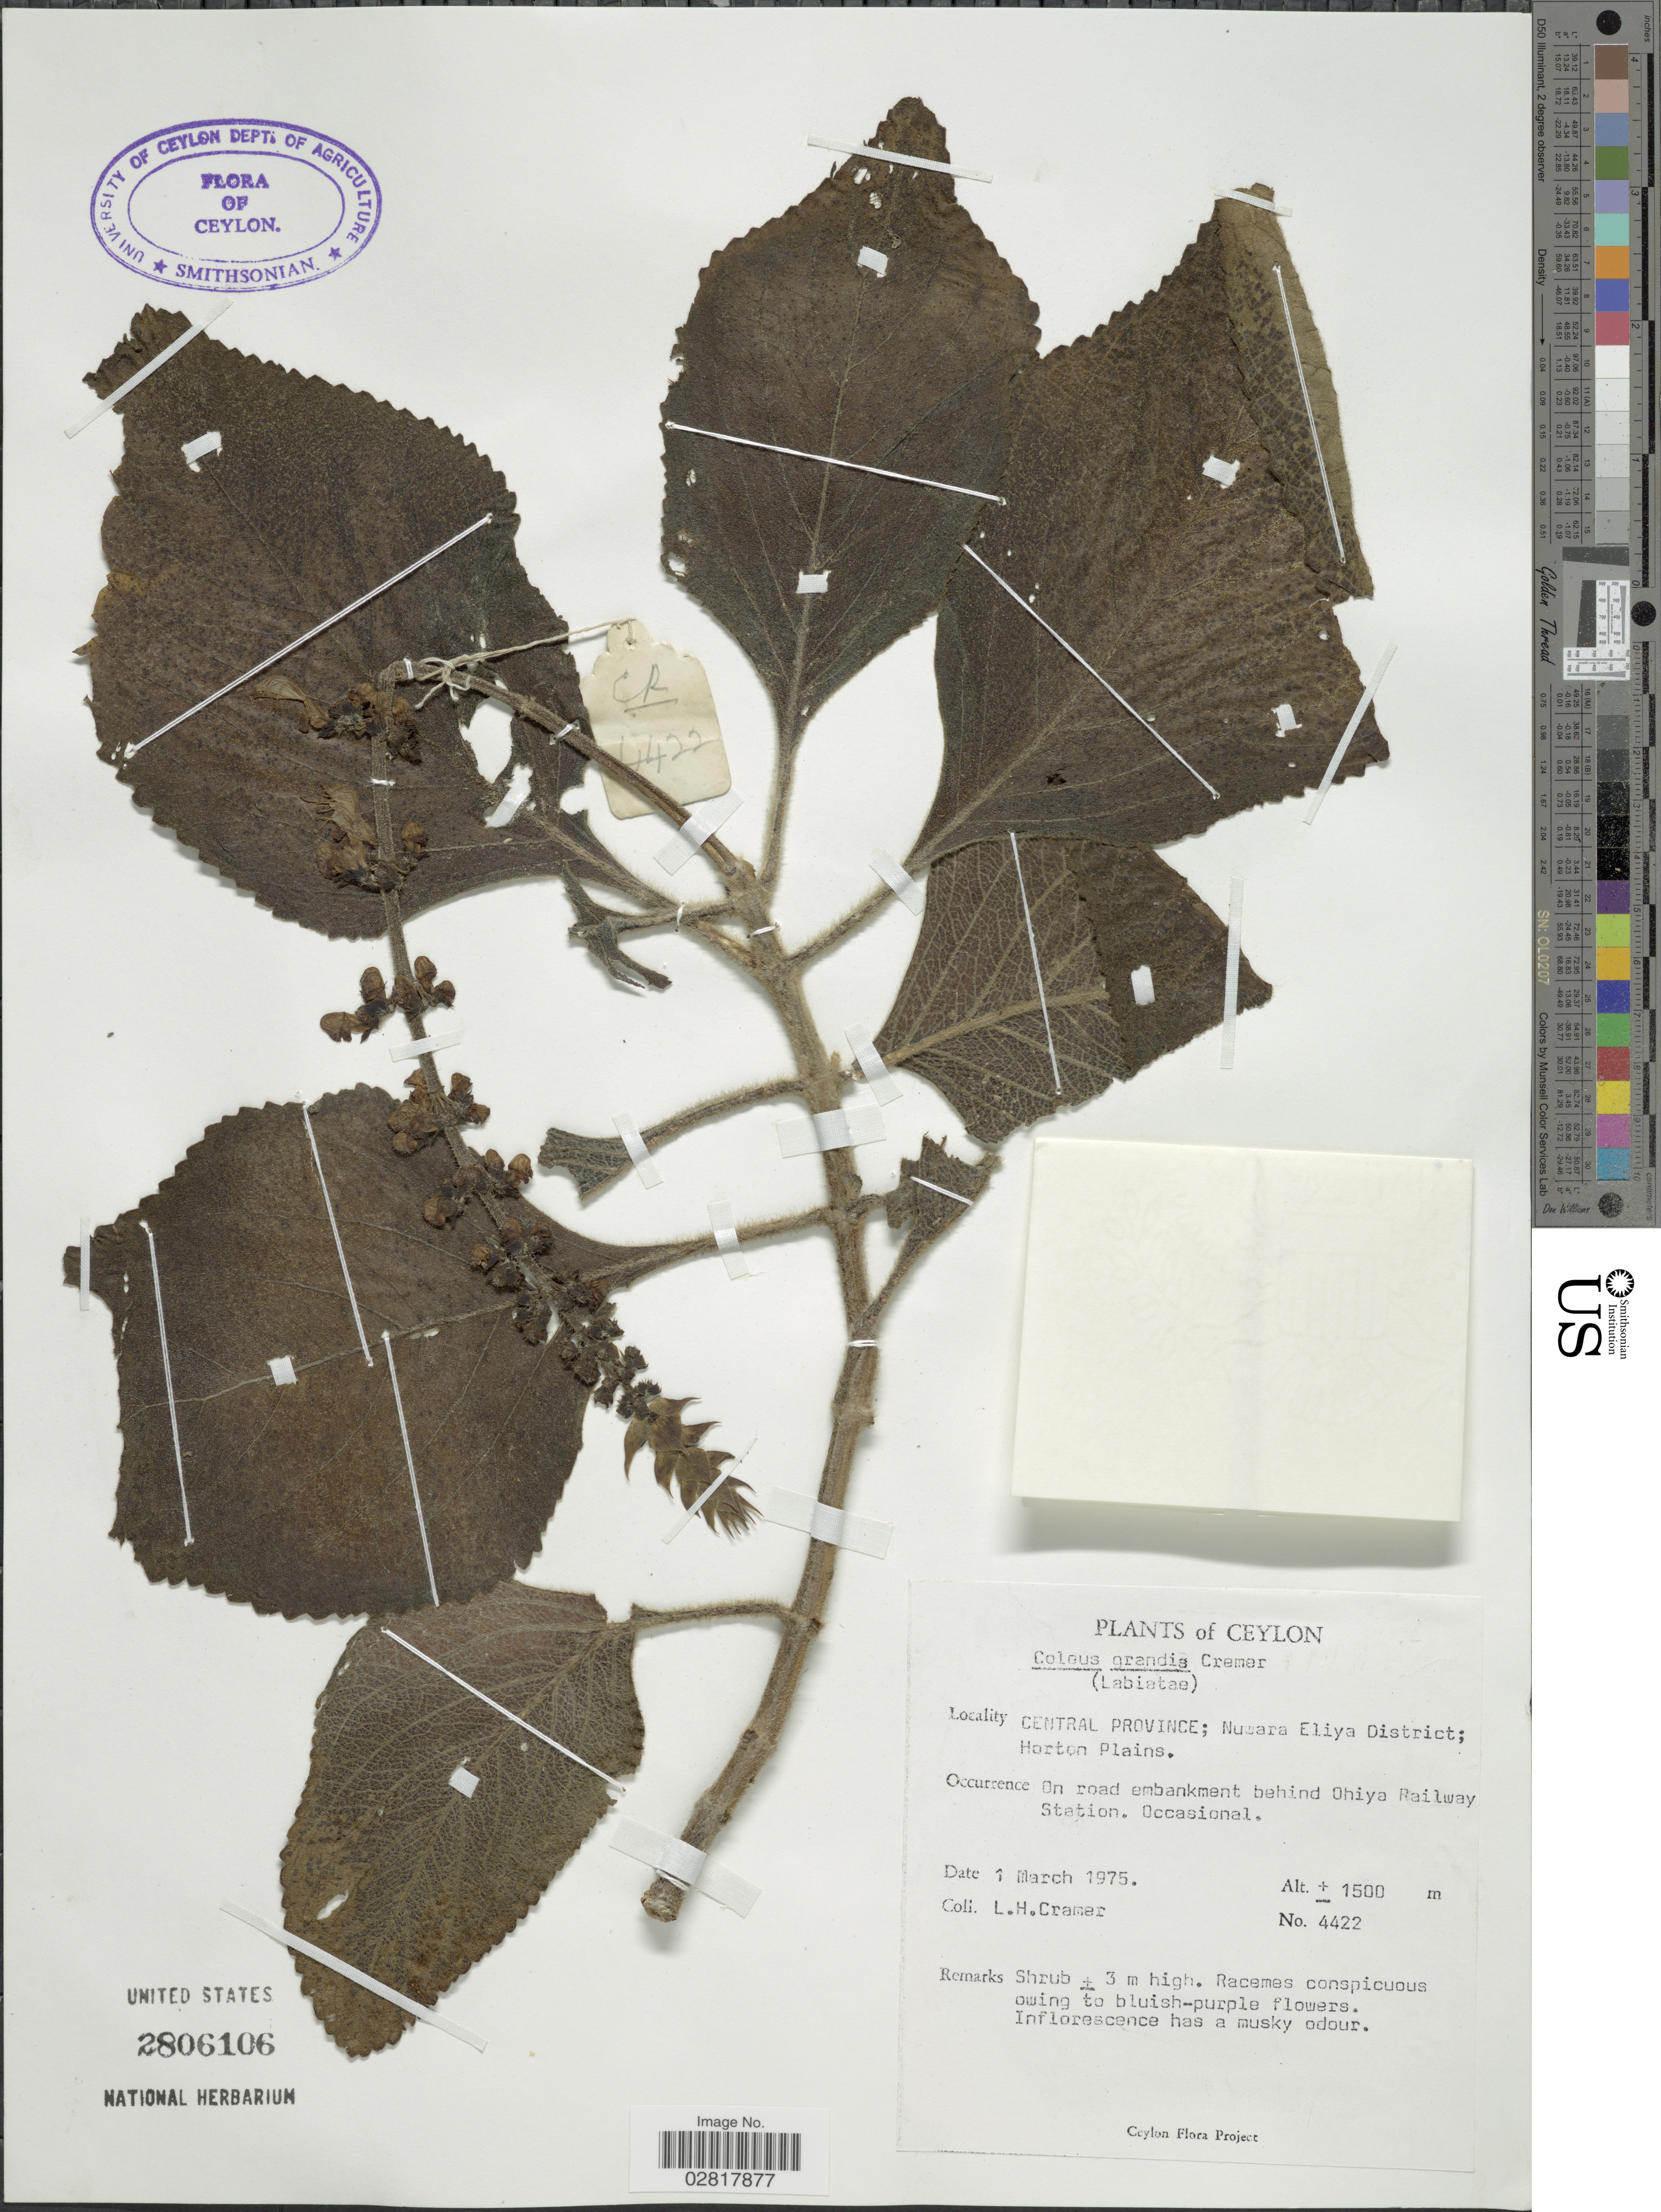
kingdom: Plantae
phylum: Tracheophyta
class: Magnoliopsida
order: Lamiales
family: Lamiaceae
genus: Plectranthus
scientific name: Plectranthus barbatus var. grandis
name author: (L.H. Cramer) Lukhoba & A.J. Paton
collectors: L. H. Cramer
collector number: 4422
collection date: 1975-03-01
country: Sri Lanka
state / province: Central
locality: Ceylon. Nuwara Eliya District; Horton Plains. On road embankment behind Ohiya Railway Station.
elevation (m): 1500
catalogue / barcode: US 2806106